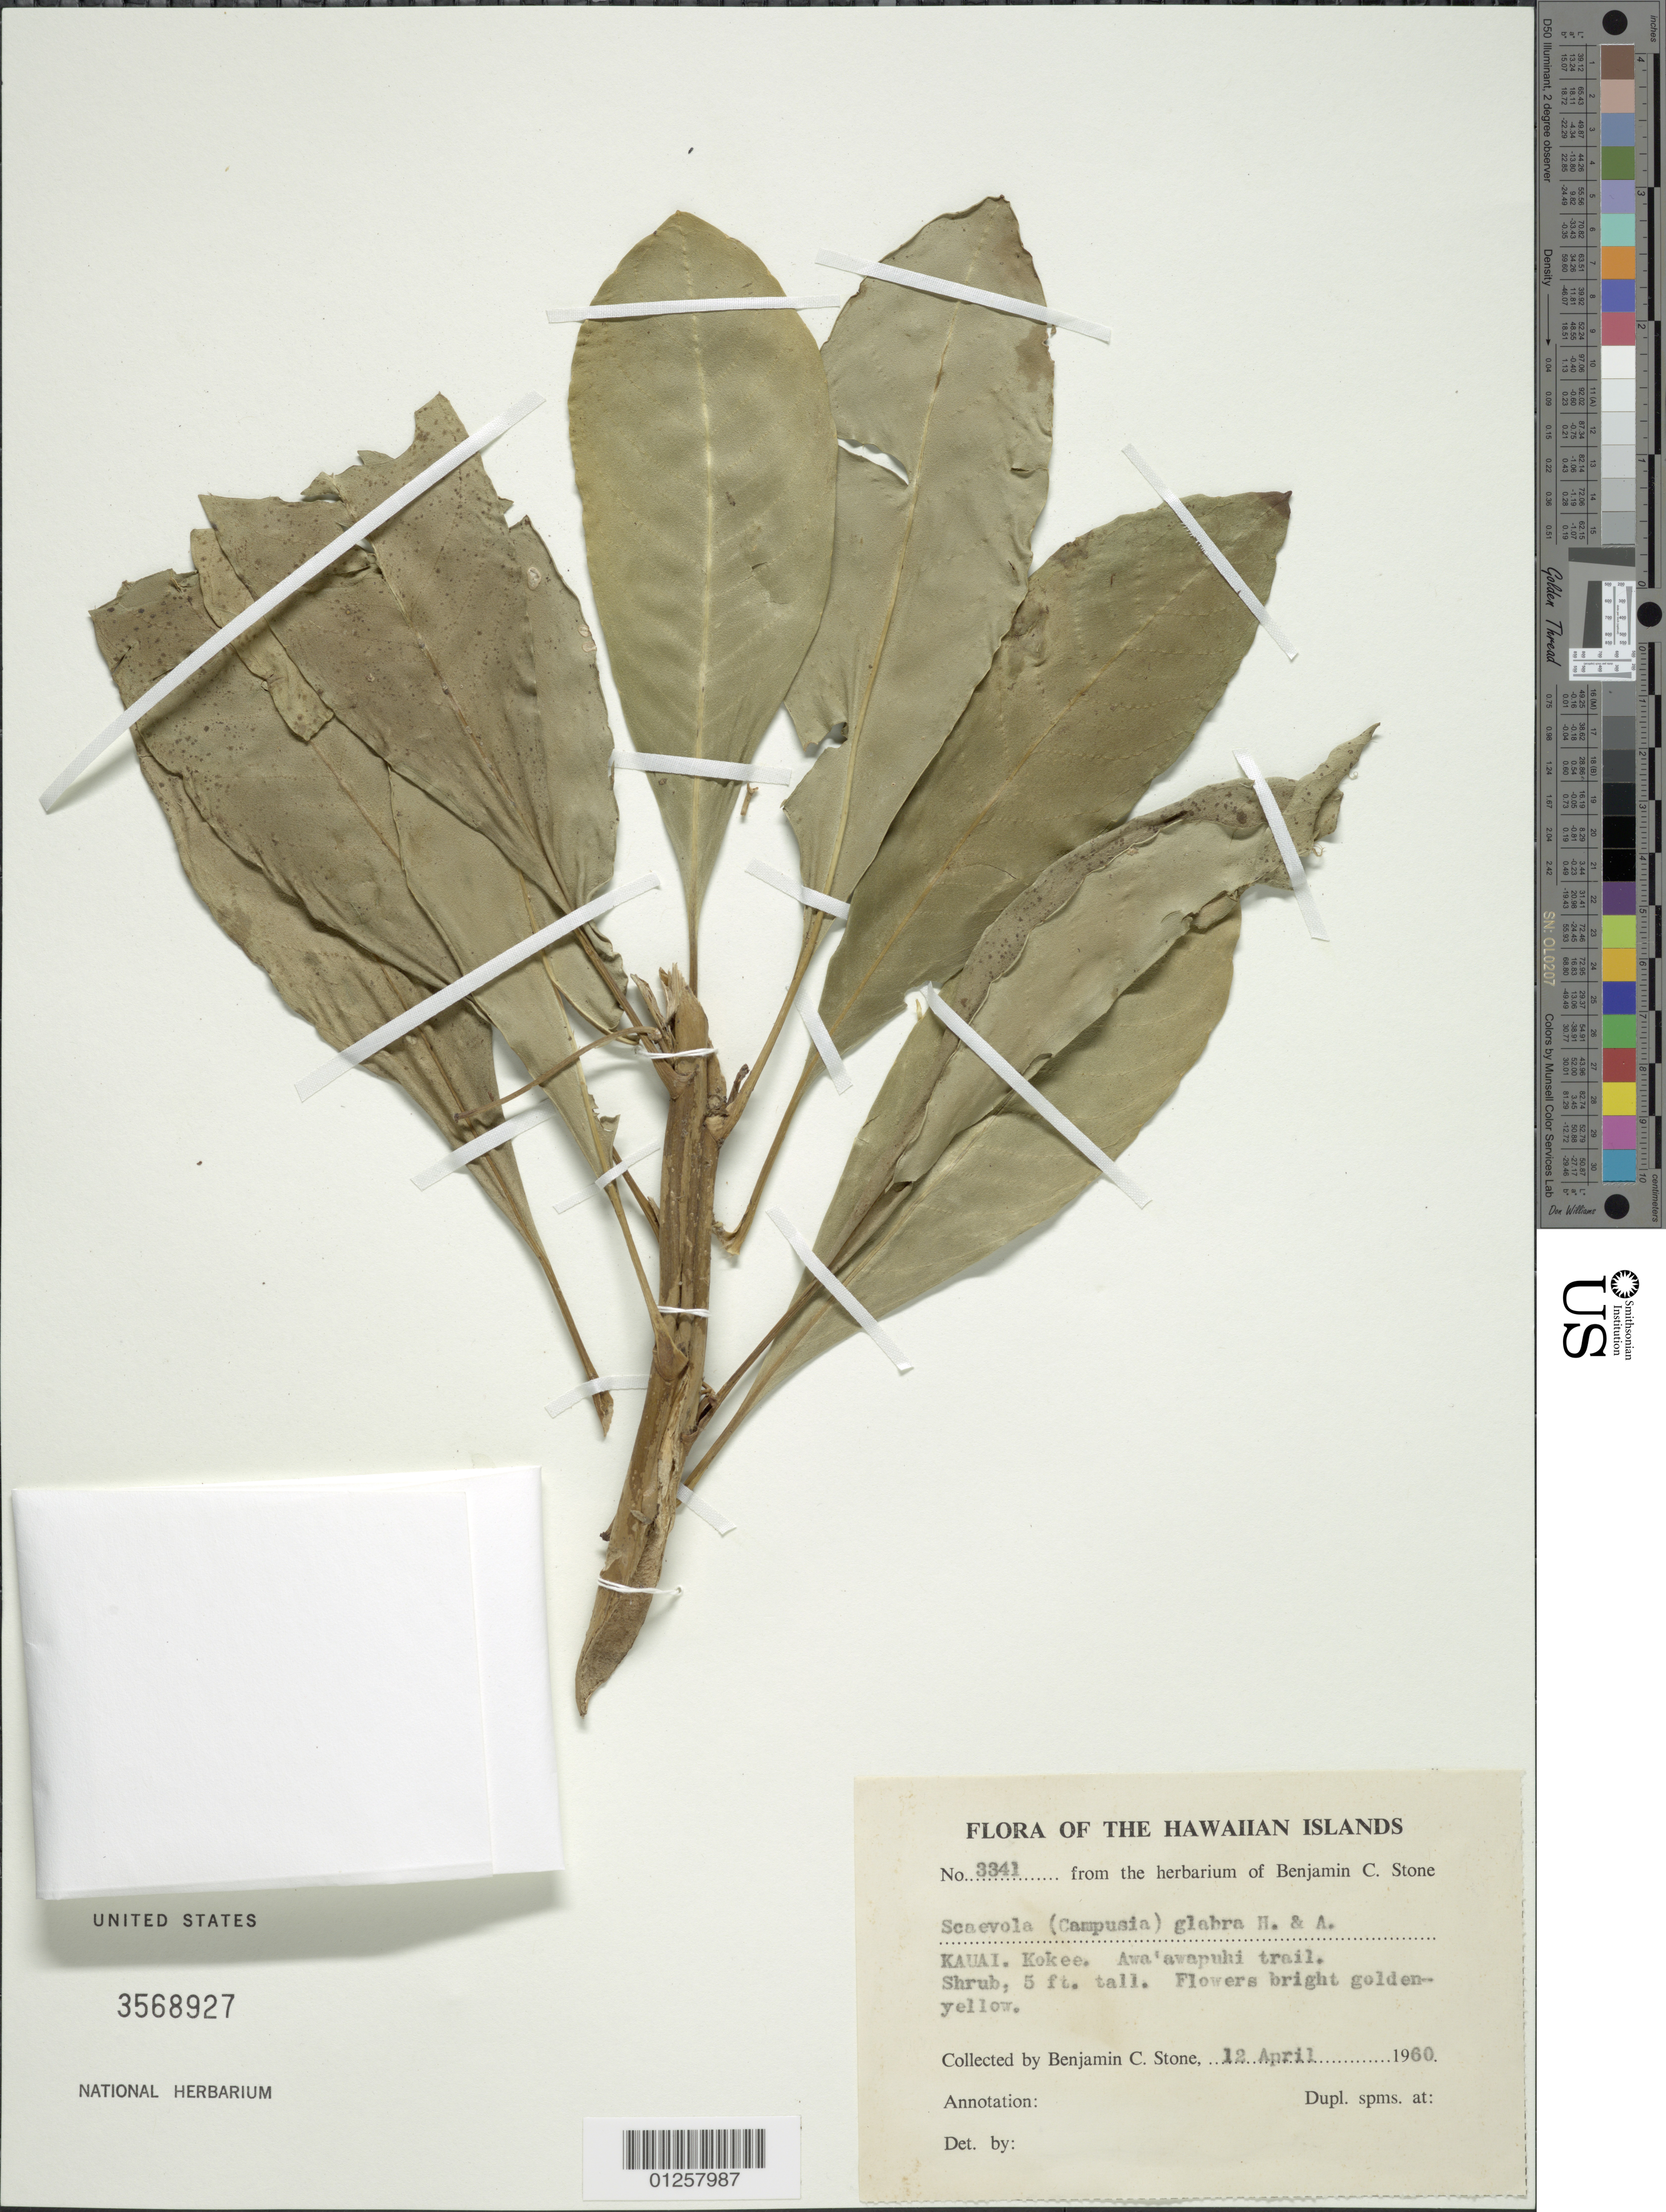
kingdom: Plantae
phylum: Tracheophyta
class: Magnoliopsida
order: Asterales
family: Goodeniaceae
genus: Scaevola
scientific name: Scaevola glabra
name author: Hook. & Arn.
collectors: B. C. Stone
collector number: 3341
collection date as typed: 12 Apr 1960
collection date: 1960-04-12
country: United States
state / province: Hawaii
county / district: Kaui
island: Kaua'i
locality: Kokee. Awa'awapuhiu trail.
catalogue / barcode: US 3568927